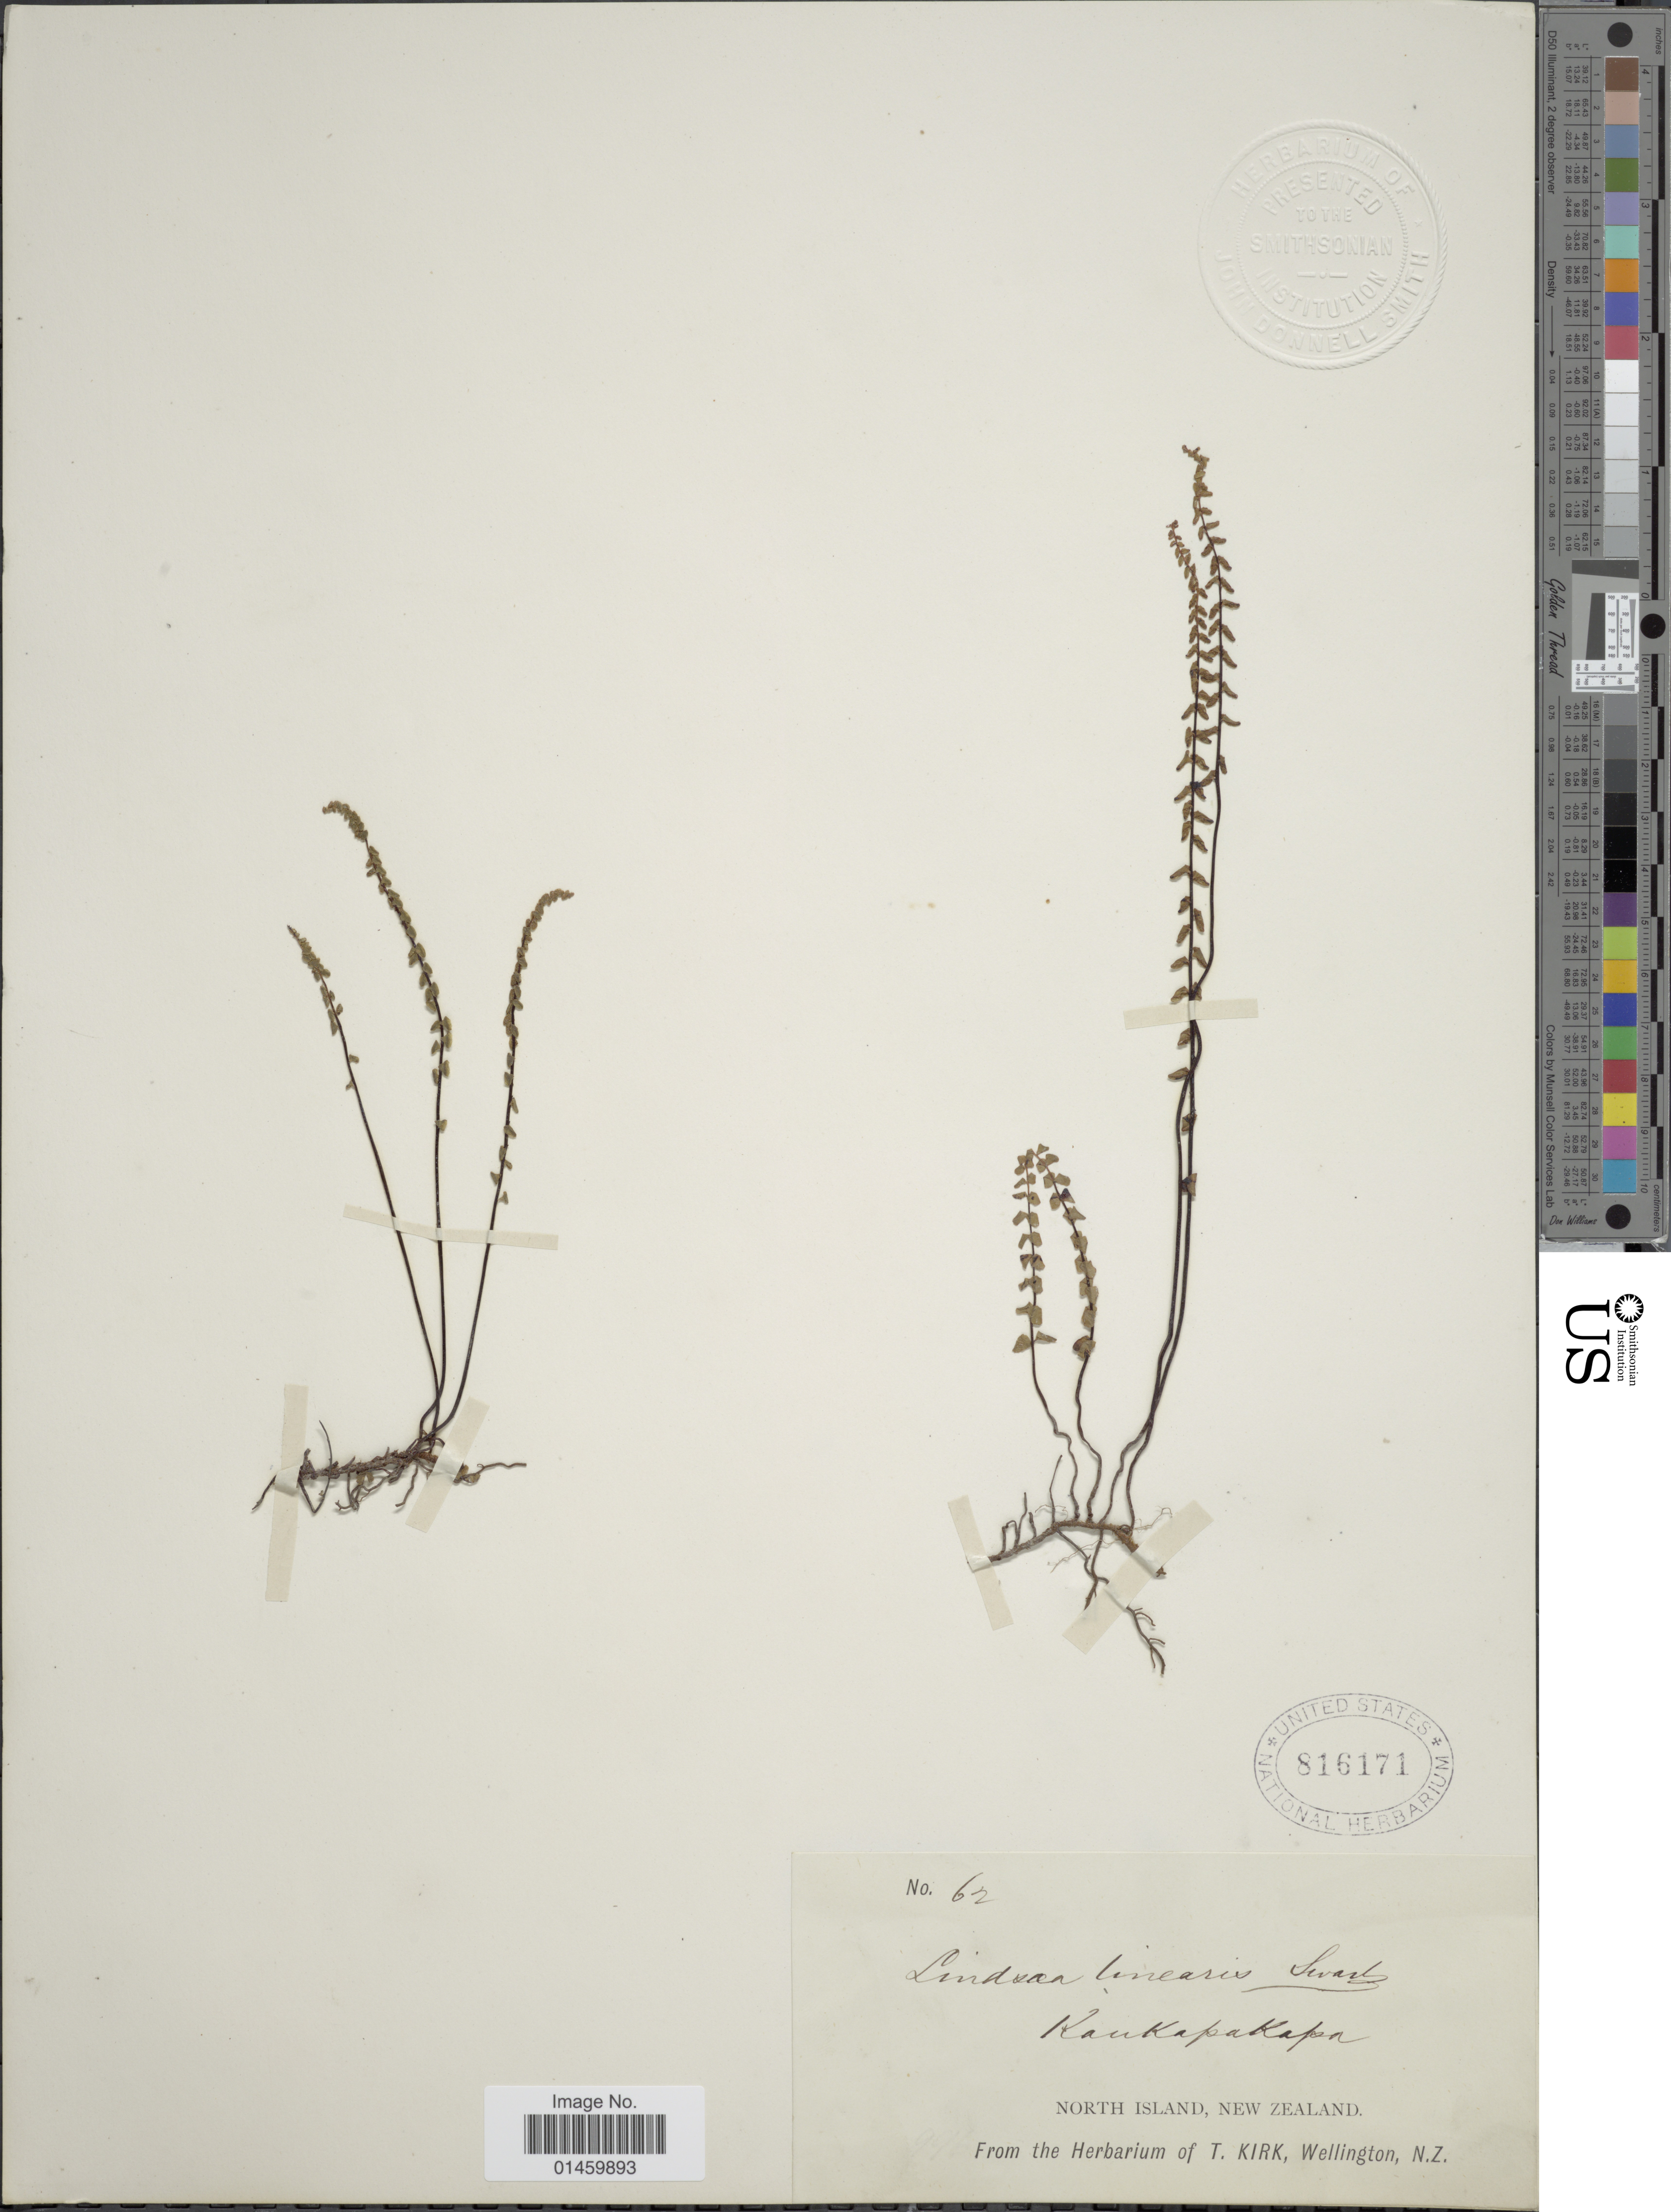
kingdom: Plantae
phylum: Tracheophyta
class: Polypodiopsida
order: Polypodiales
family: Lindsaeaceae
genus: Lindsaea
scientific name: Lindsaea linearis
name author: Sw.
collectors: ex herb. T. Kirk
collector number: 62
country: New Zealand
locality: North Island.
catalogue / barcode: US 816171